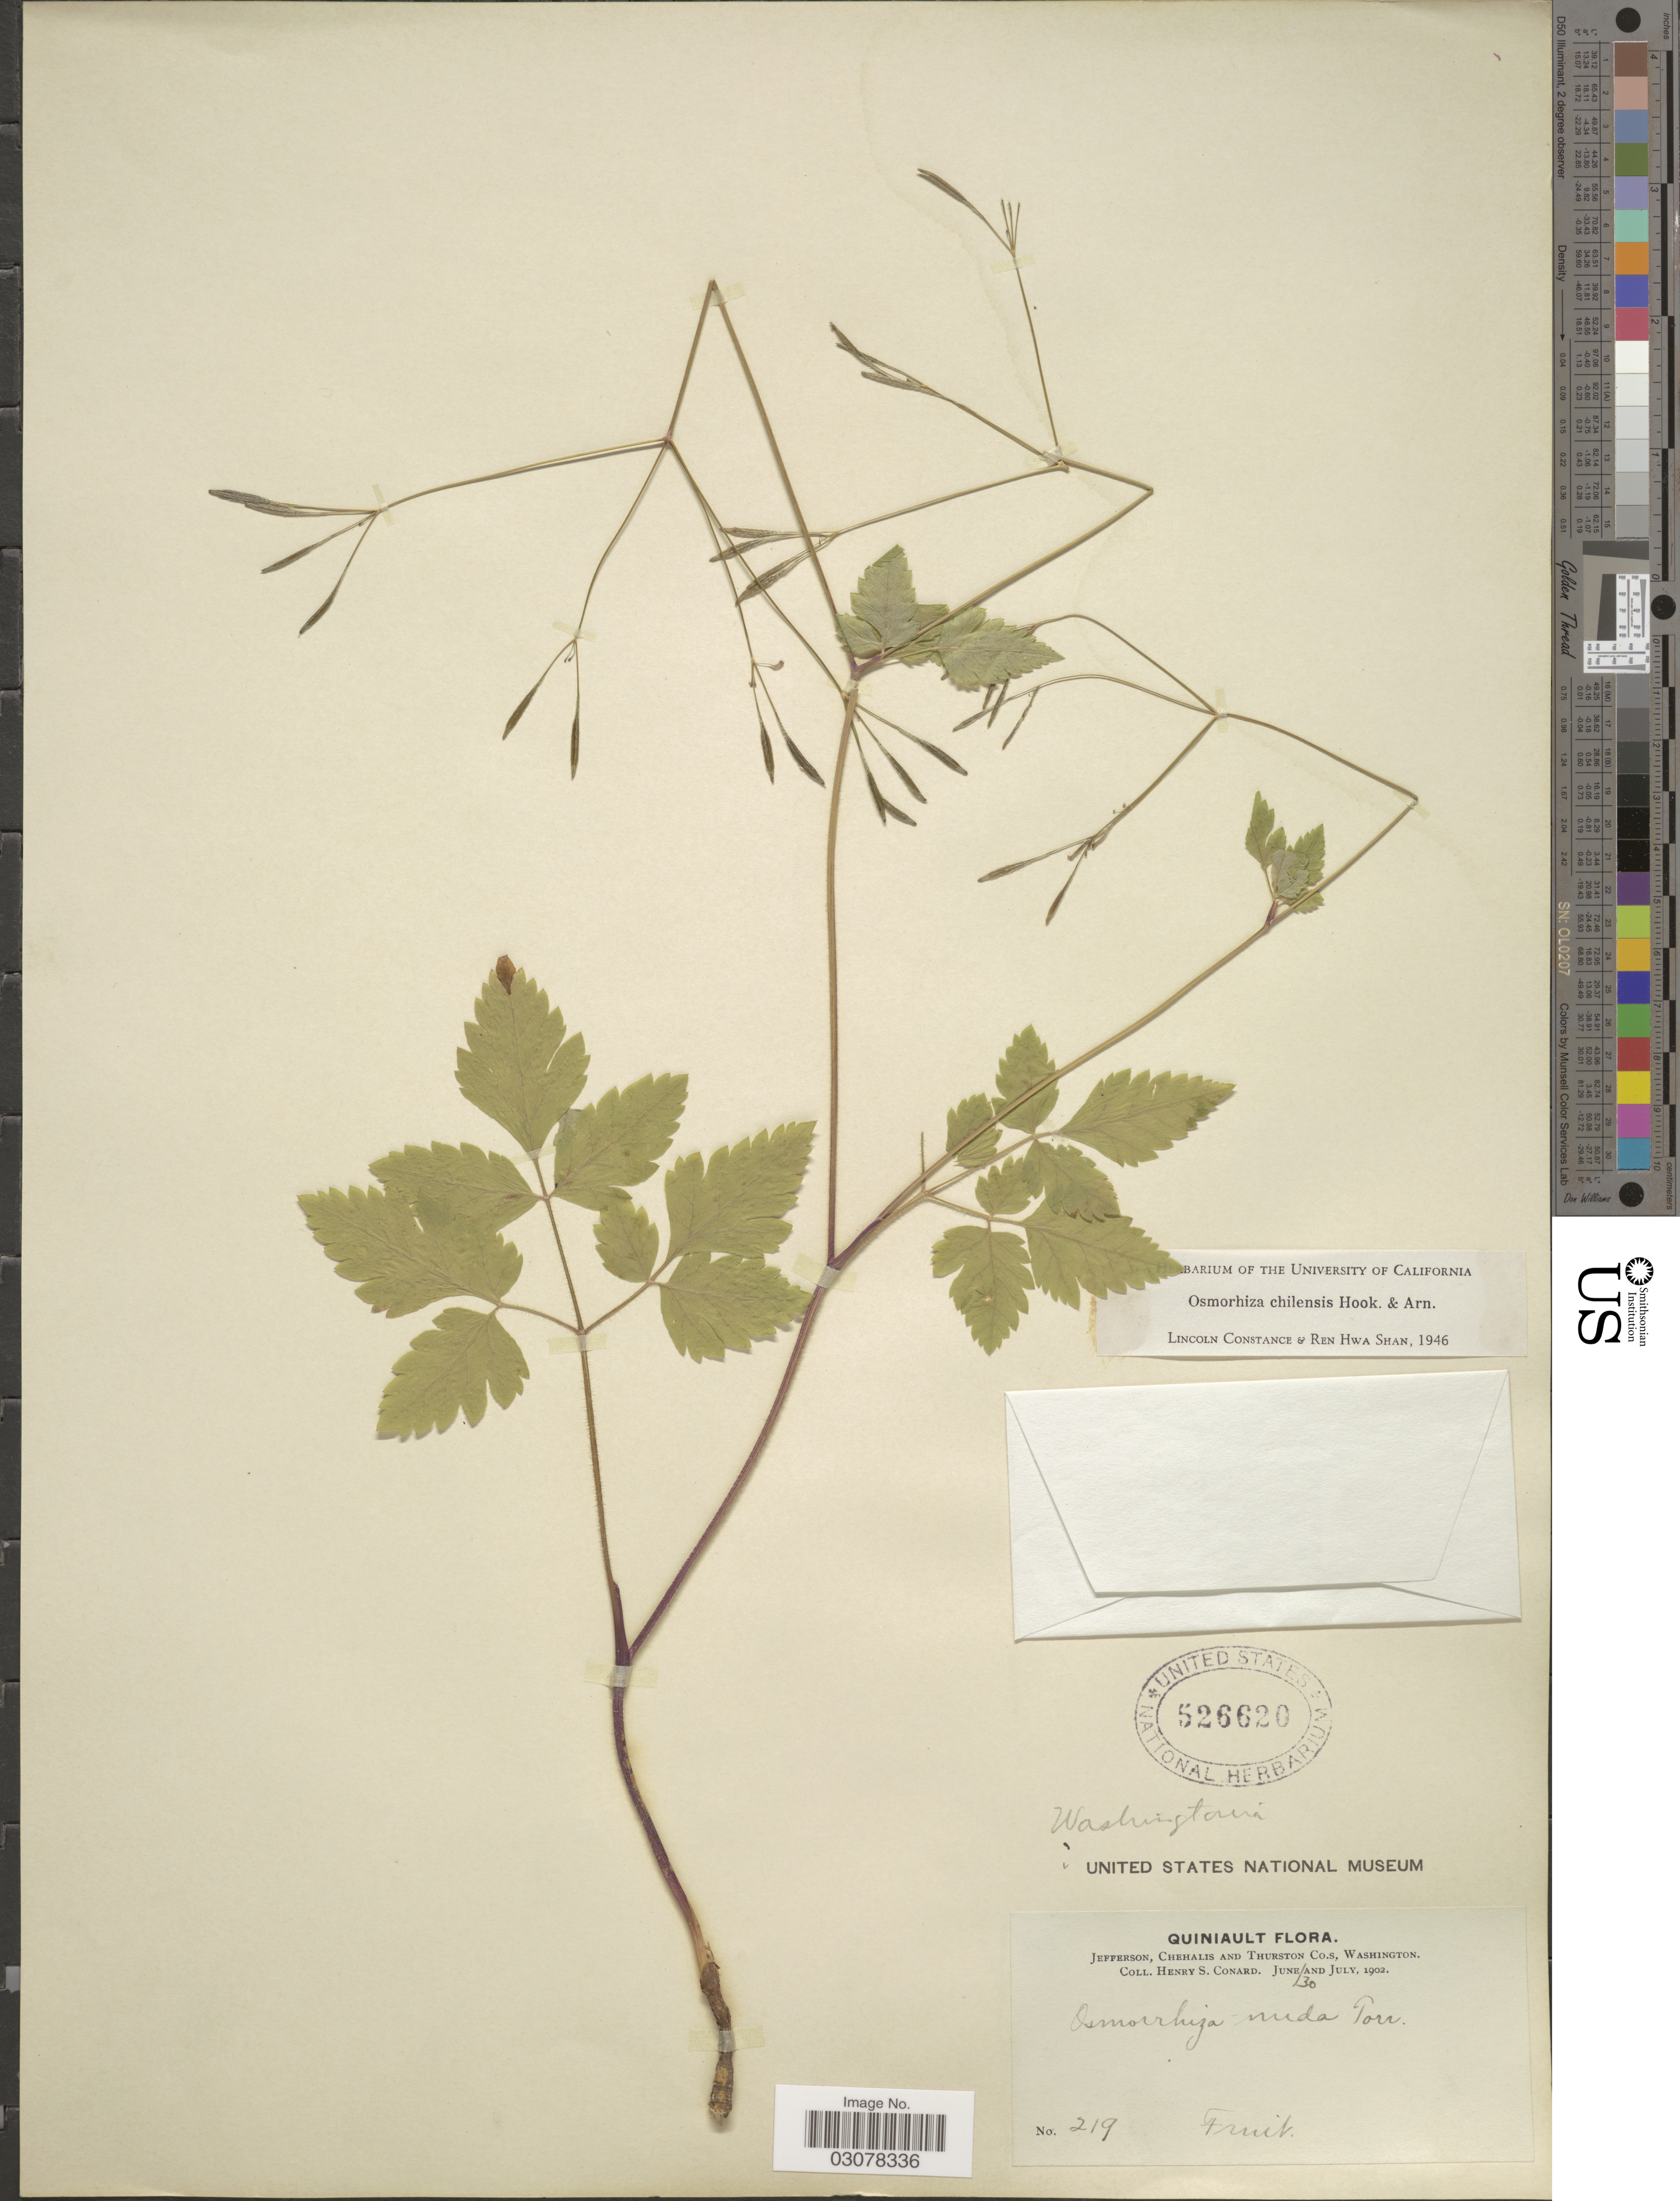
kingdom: Plantae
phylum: Tracheophyta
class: Magnoliopsida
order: Apiales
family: Apiaceae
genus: Osmorhiza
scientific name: Osmorhiza chilensis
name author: Hook. & Arn.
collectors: H. S. Conard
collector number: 219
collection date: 1902-06-30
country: United States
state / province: Washington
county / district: Thurston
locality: Quiniault. Jefferson, Chehalis and Thurston Co.s.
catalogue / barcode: US 526620